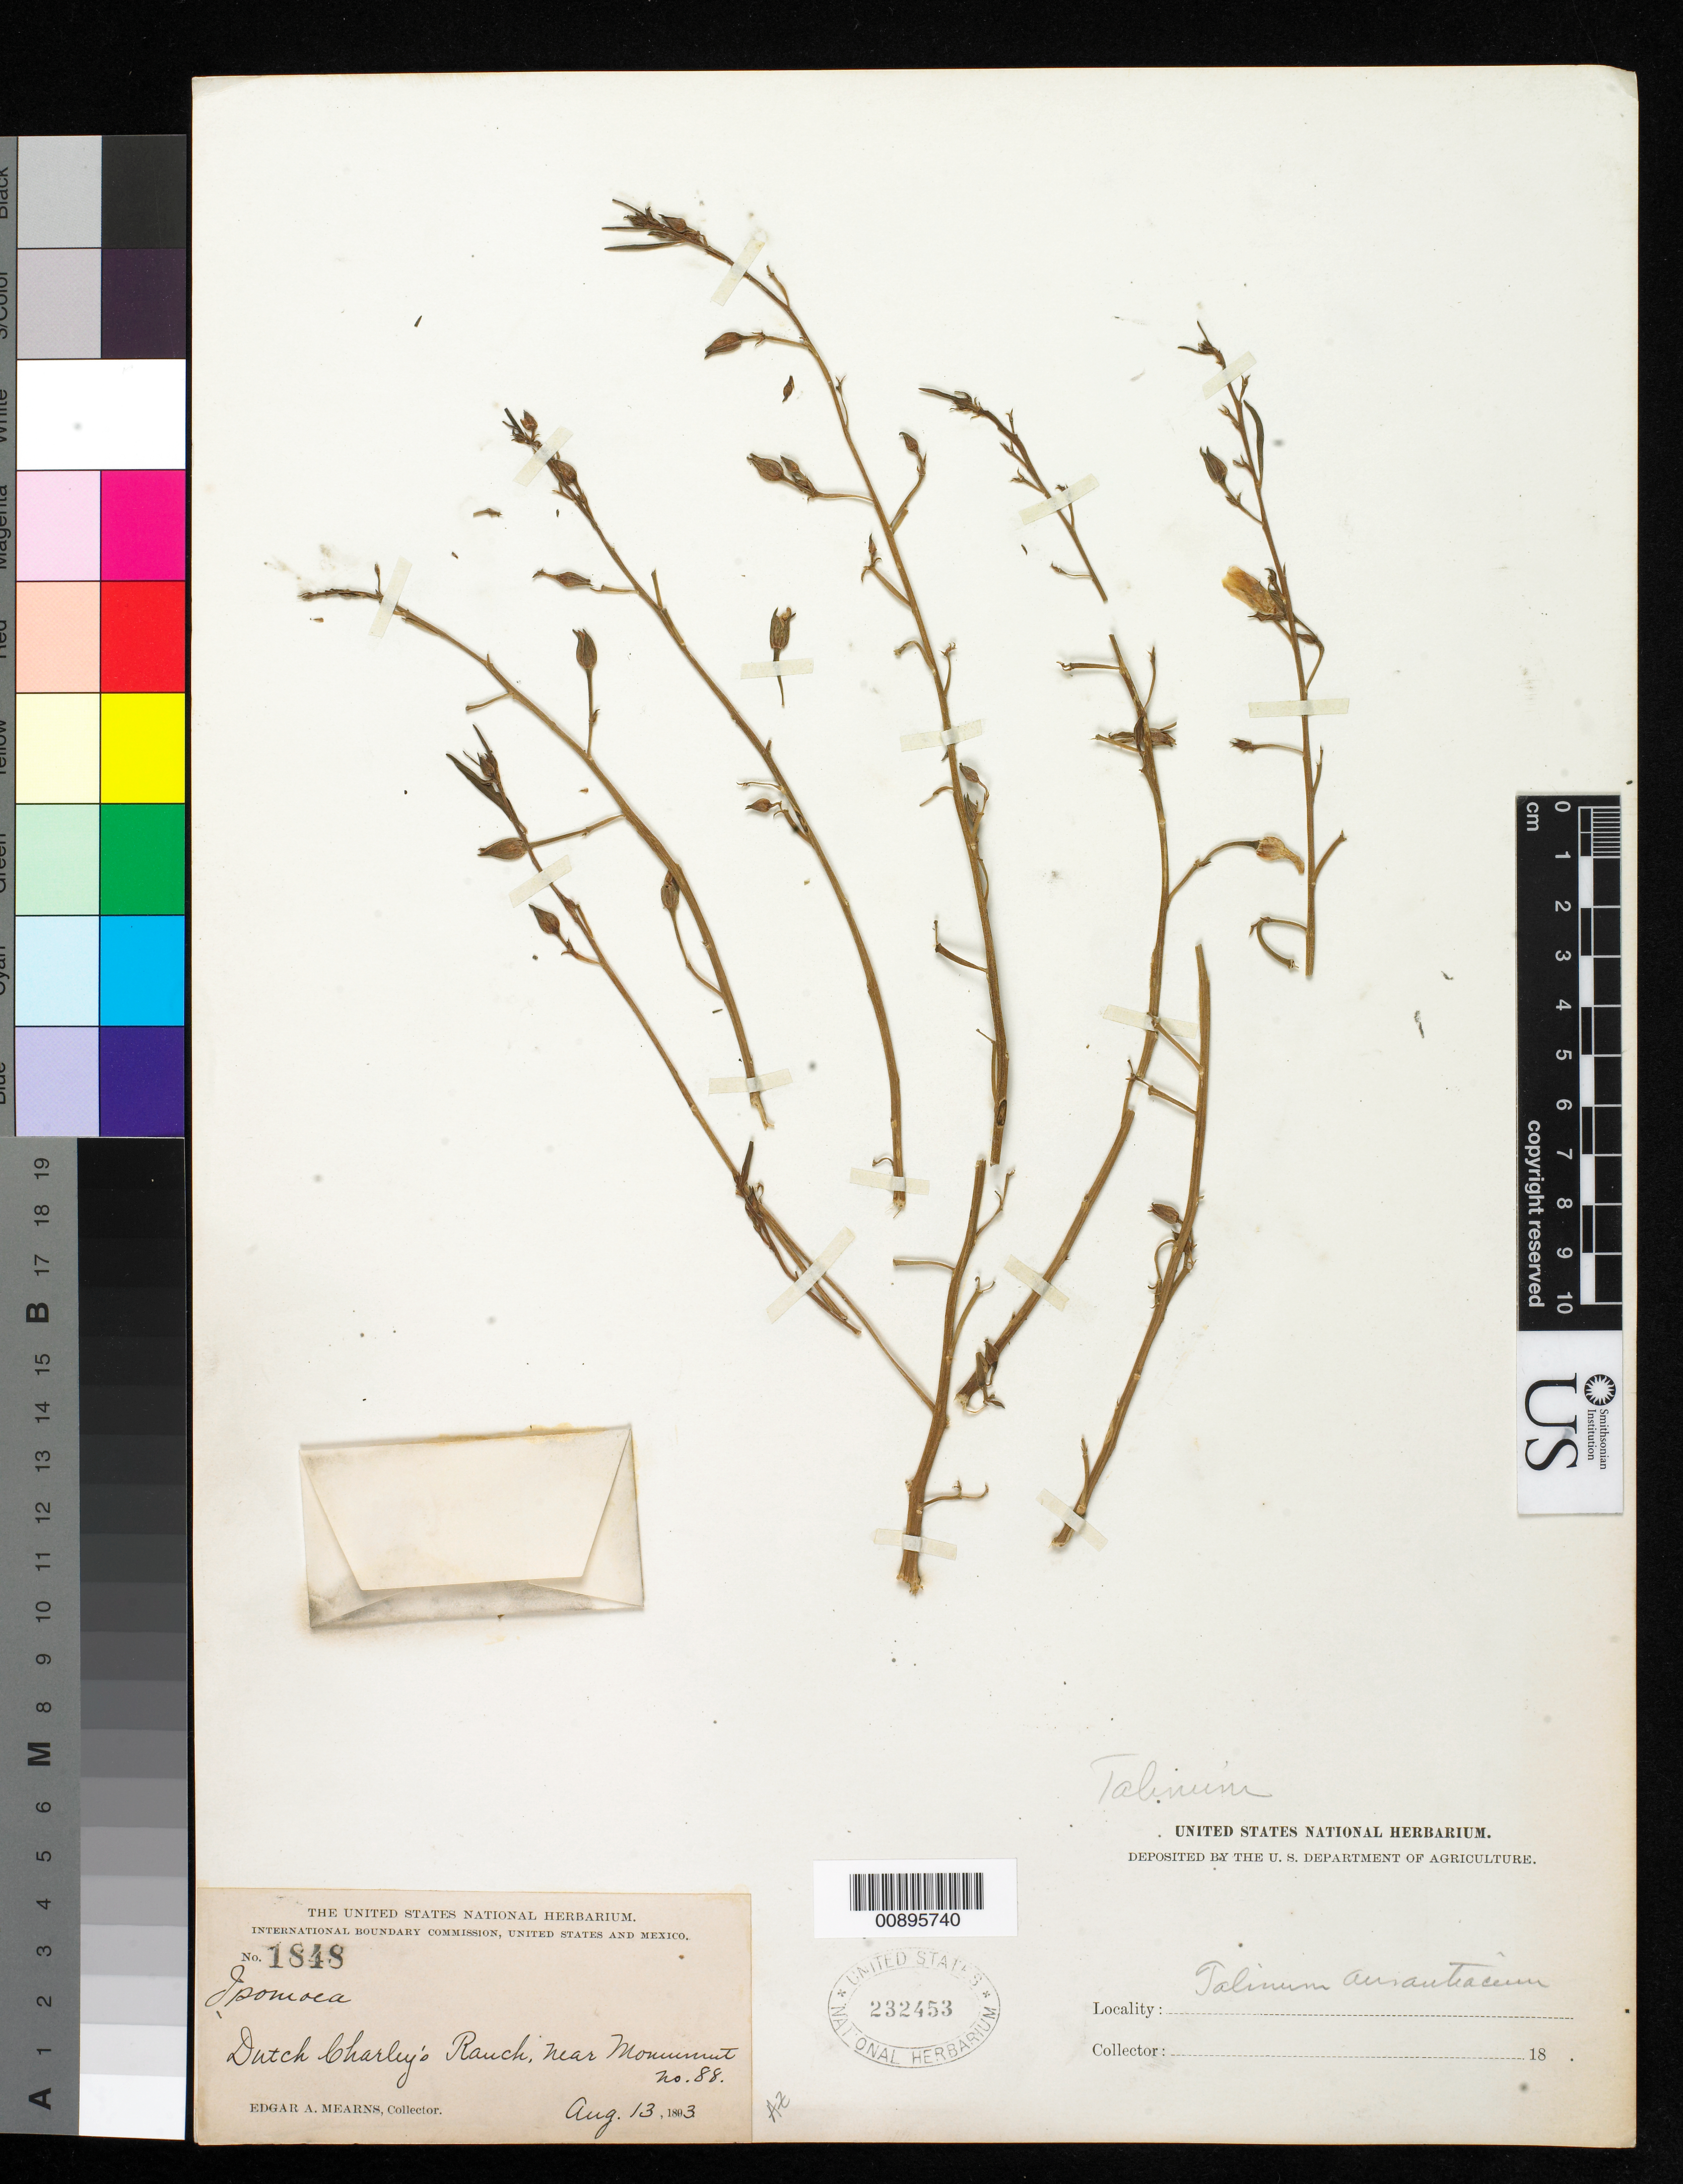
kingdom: Plantae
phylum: Tracheophyta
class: Magnoliopsida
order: Caryophyllales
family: Talinaceae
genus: Talinum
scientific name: Talinum aurantiacum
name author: Engelm. in A. Gray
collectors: E. A. Mearns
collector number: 1848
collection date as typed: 13 Aug 1893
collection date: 1893-08-13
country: United States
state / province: Arizona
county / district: Cochise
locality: Dutch Charley's Ranch, near Monument no. 88.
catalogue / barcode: US 232453